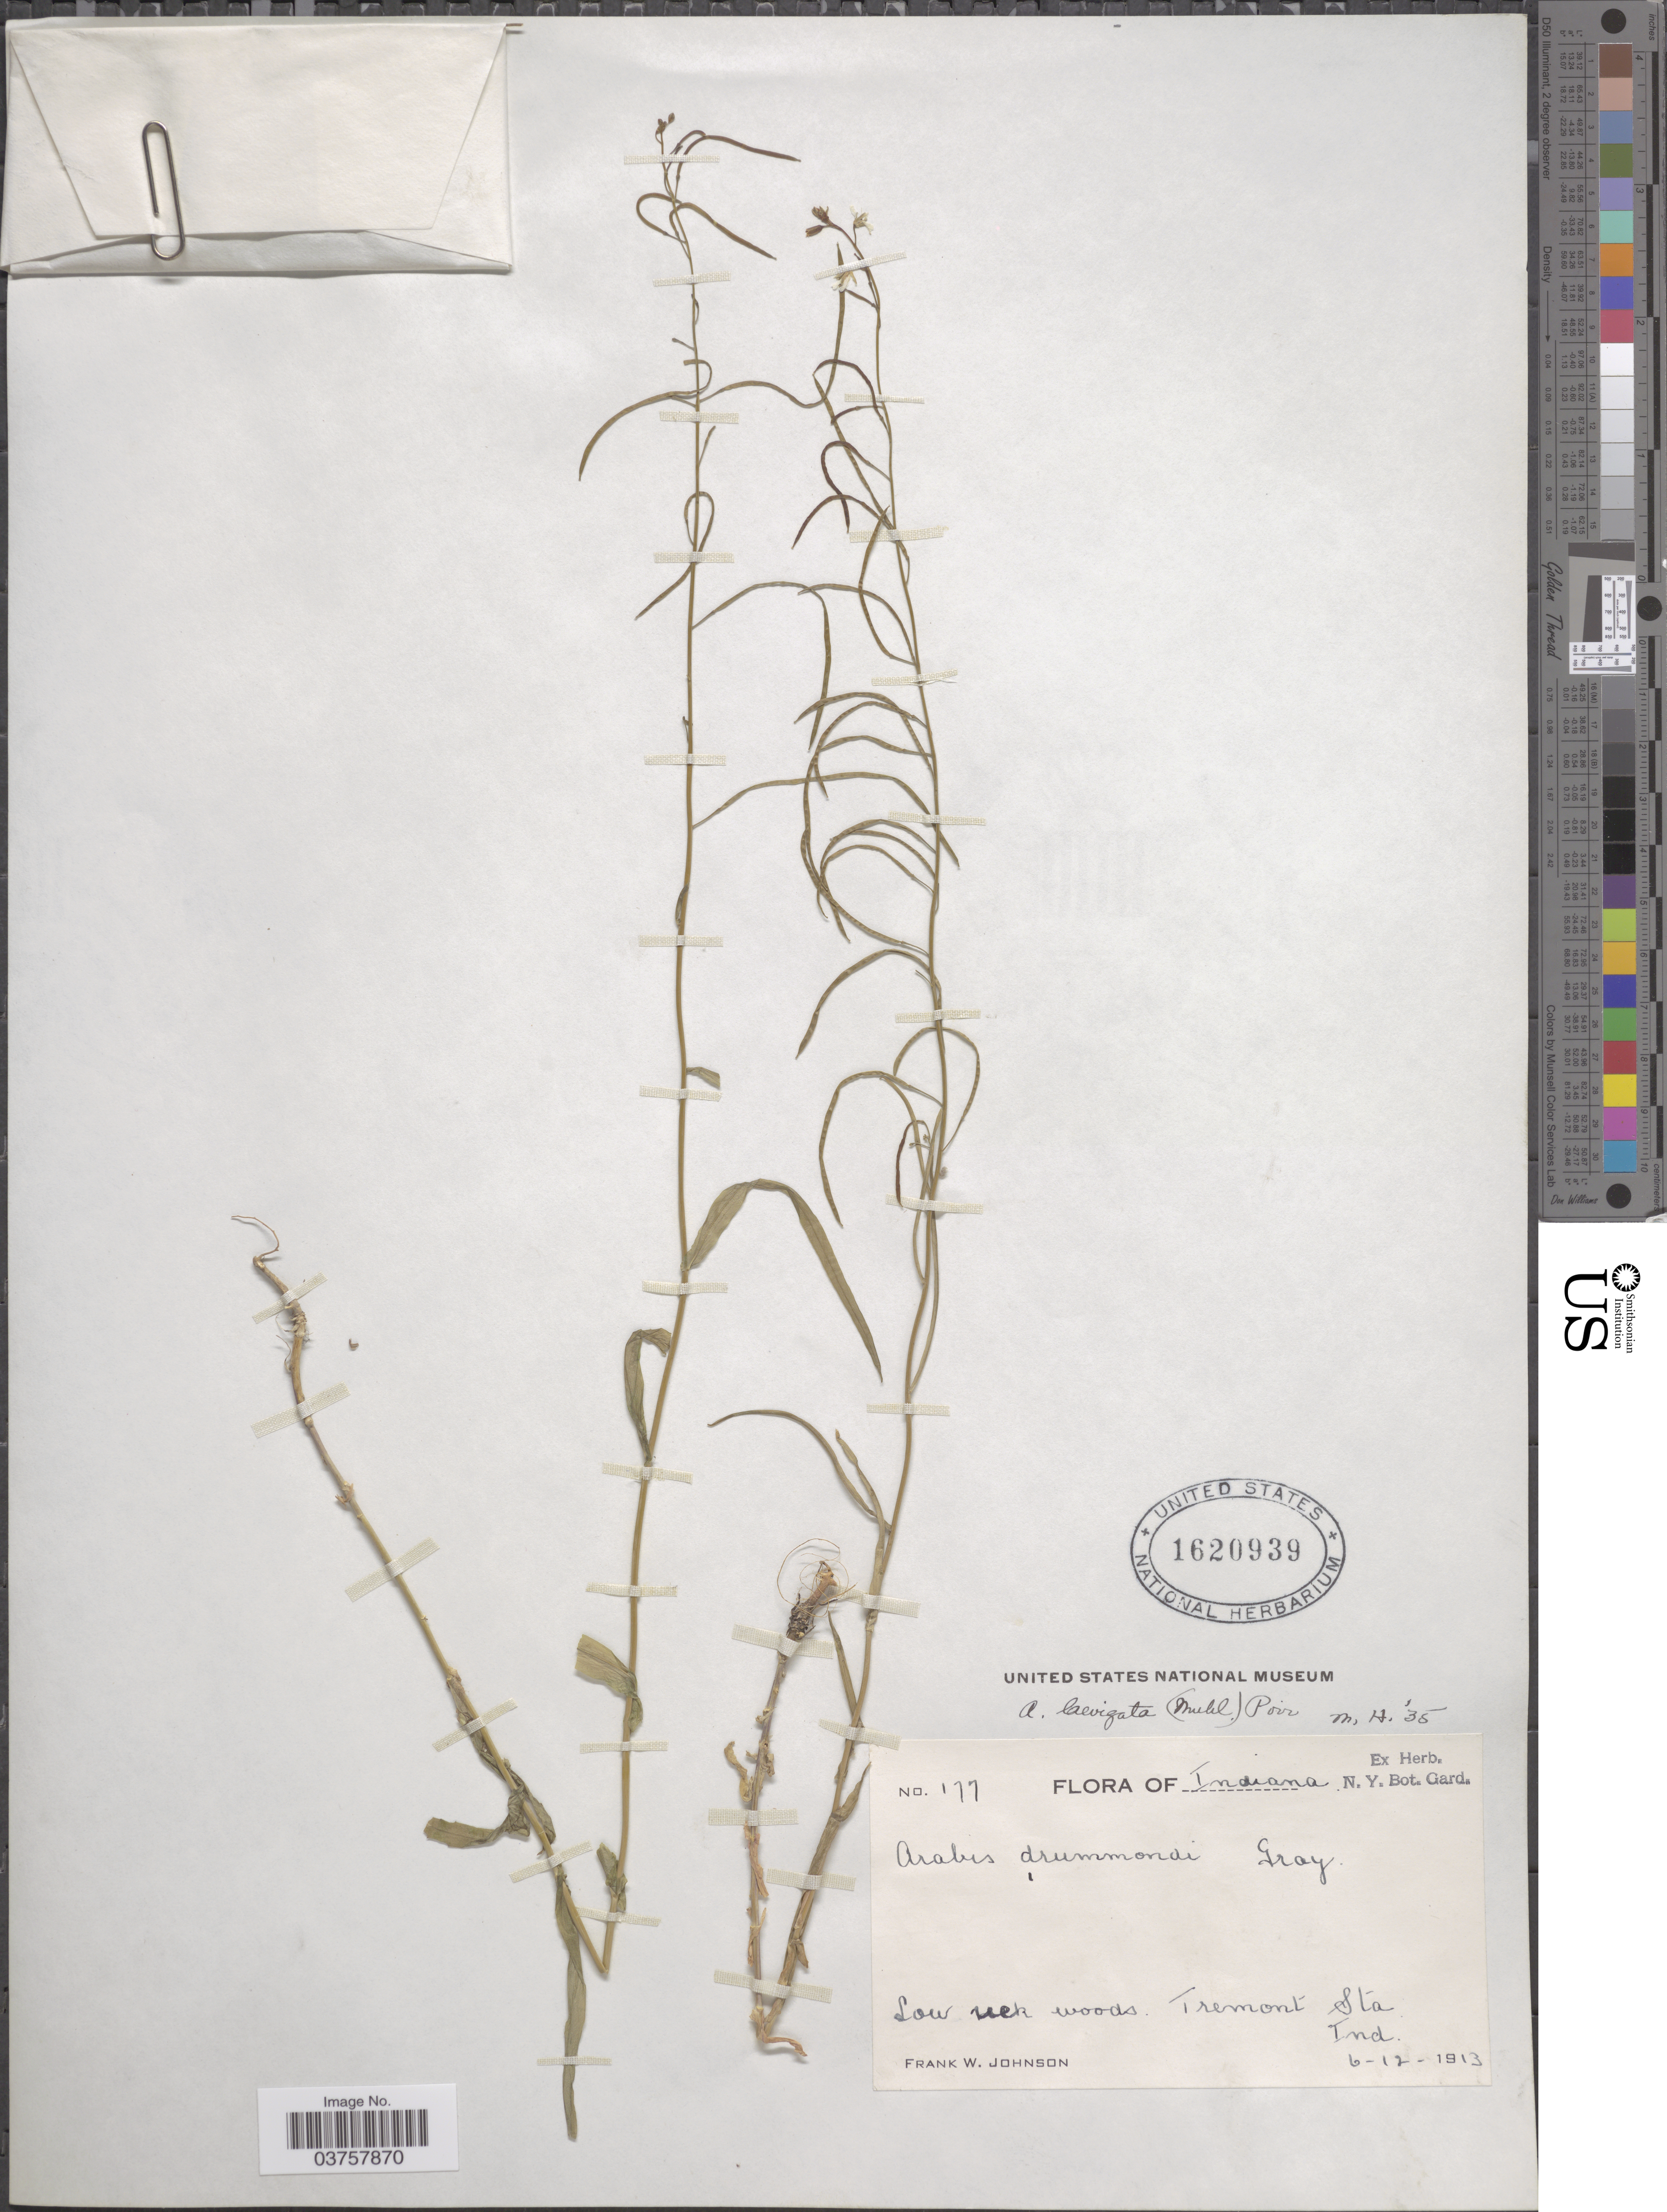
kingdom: Plantae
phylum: Tracheophyta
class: Magnoliopsida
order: Brassicales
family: Brassicaceae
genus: Arabis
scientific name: Arabis laevigata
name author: (Muhl. ex Willd.) Poir.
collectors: F. W. Johnson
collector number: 177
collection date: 1913-06-12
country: United States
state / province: Indiana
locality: Tremont Sta.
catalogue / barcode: US 1620939